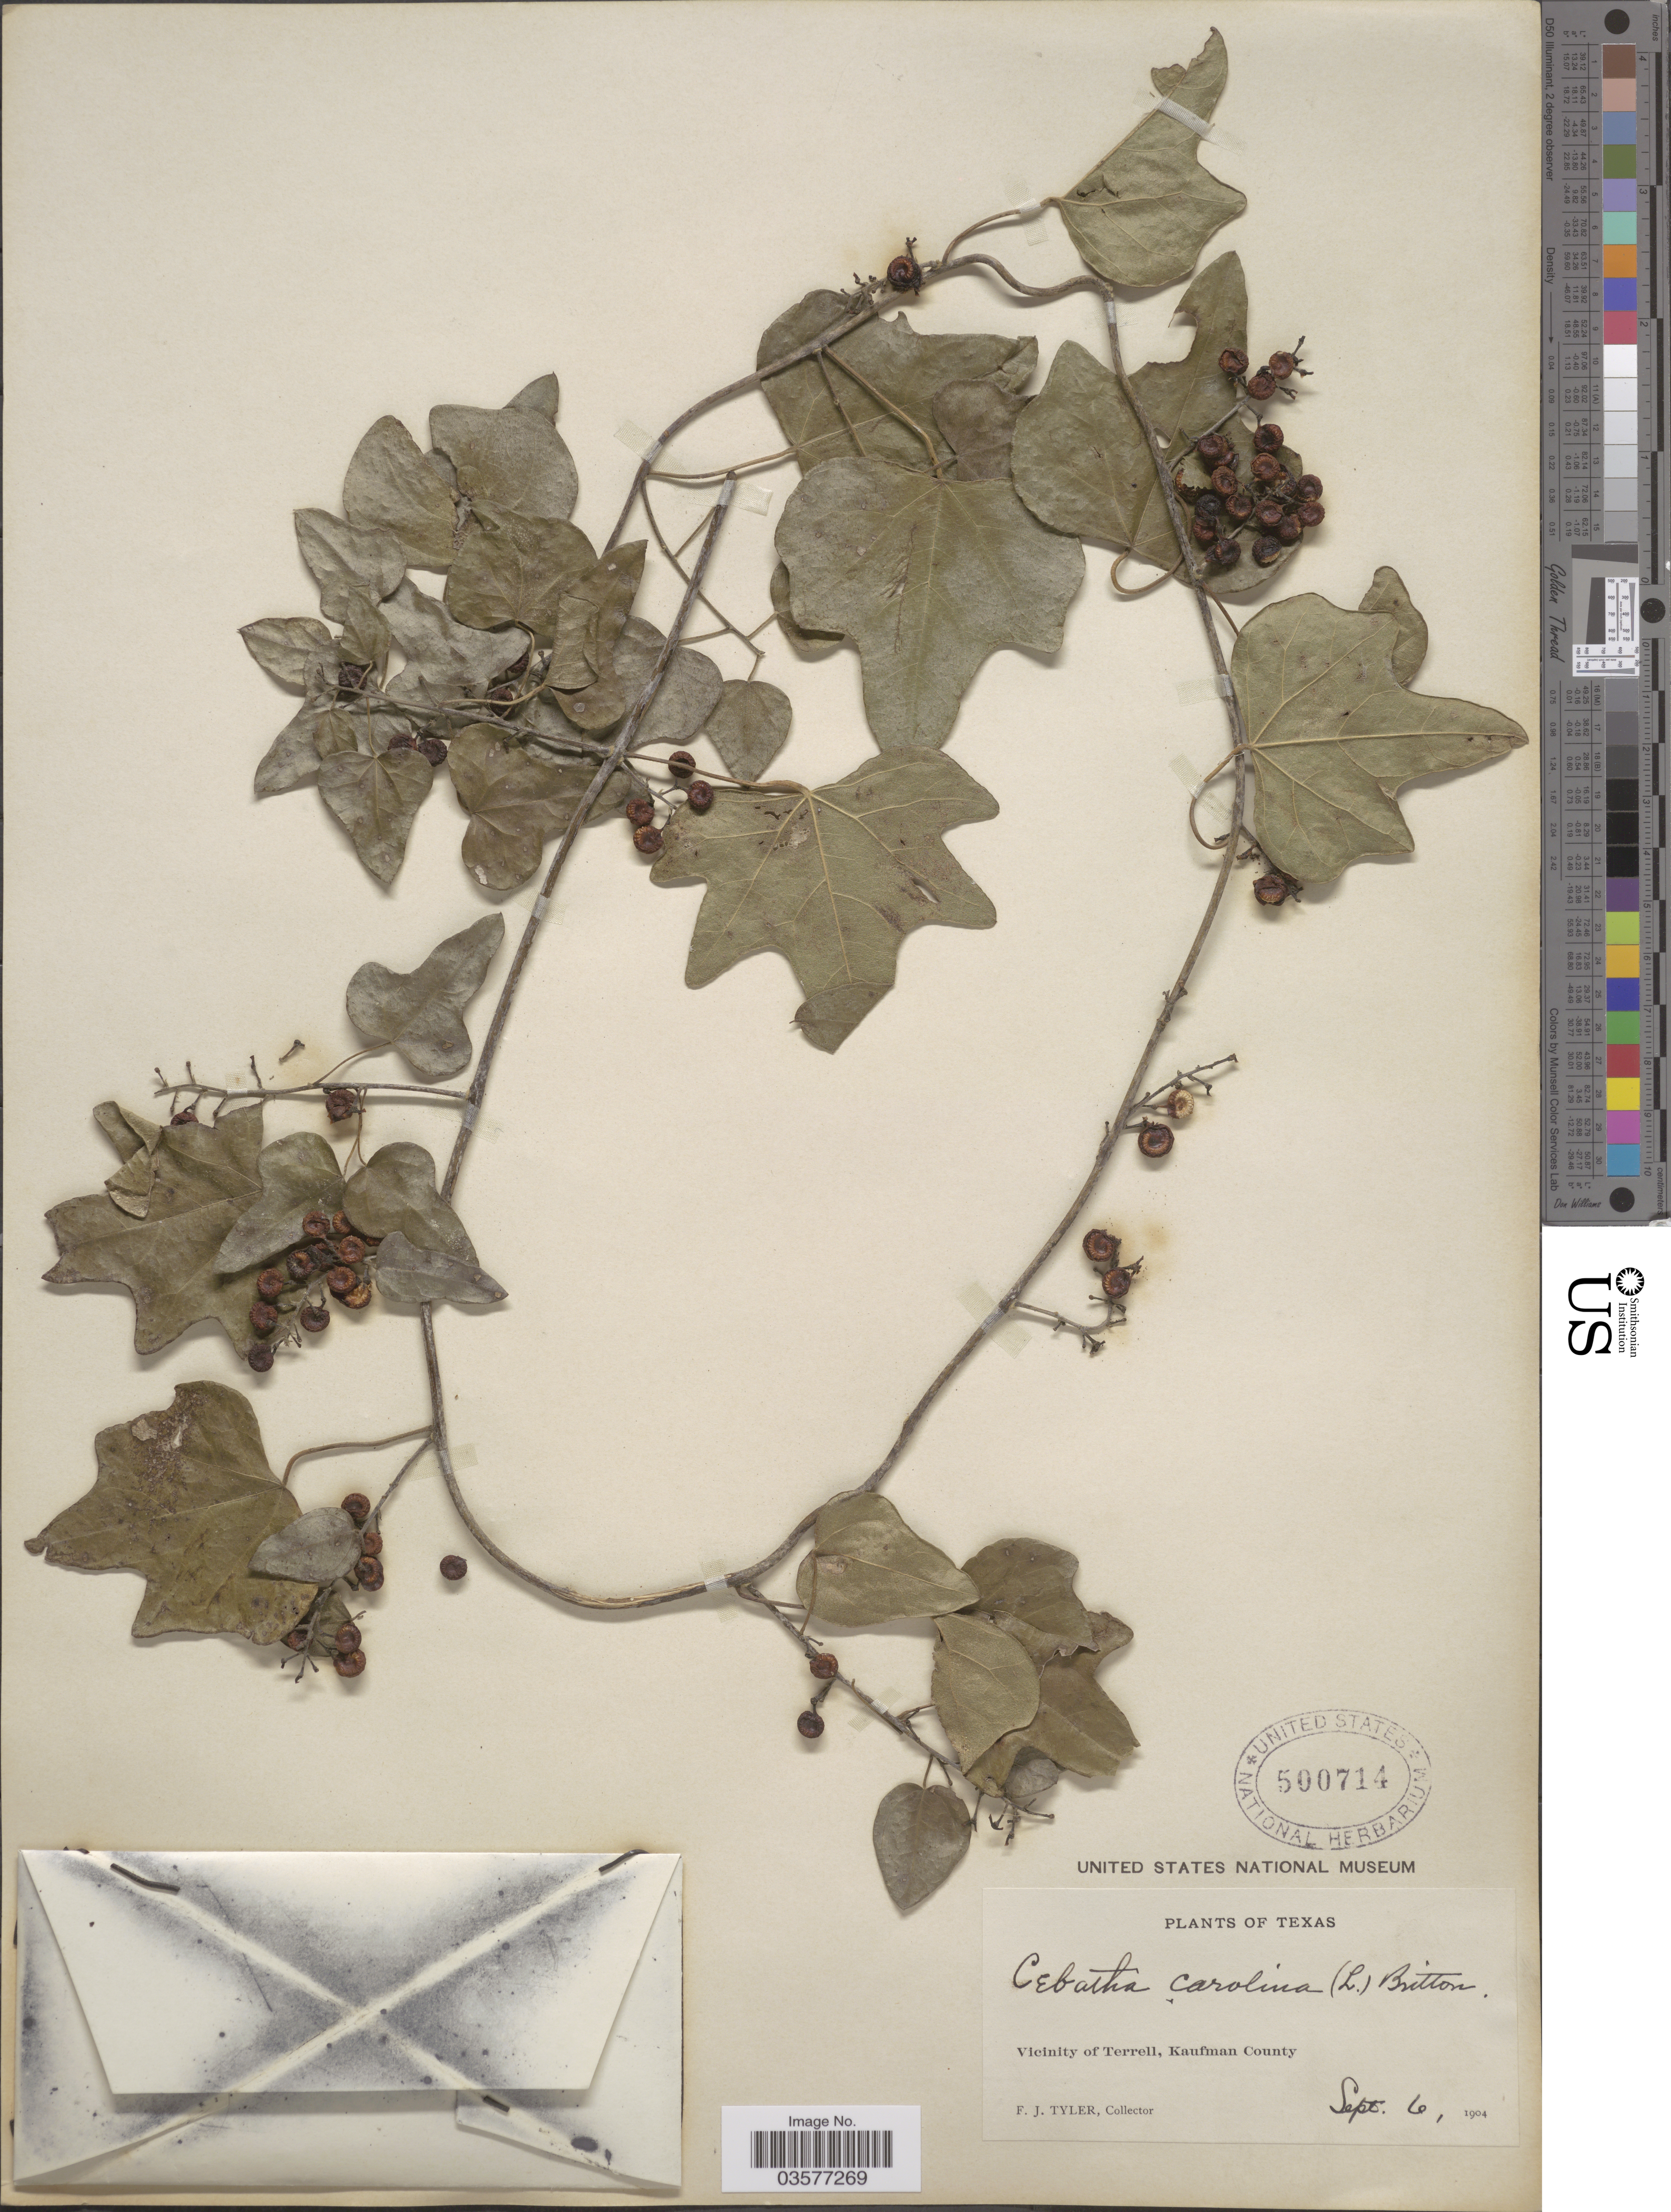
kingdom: Plantae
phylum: Tracheophyta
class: Magnoliopsida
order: Ranunculales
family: Menispermaceae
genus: Cocculus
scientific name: Cocculus carolinus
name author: (L.) DC.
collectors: F. Tyler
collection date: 1904-09-06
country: United States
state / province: Texas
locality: Vicinity of Terrell, Kaufman County.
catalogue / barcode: US 500714